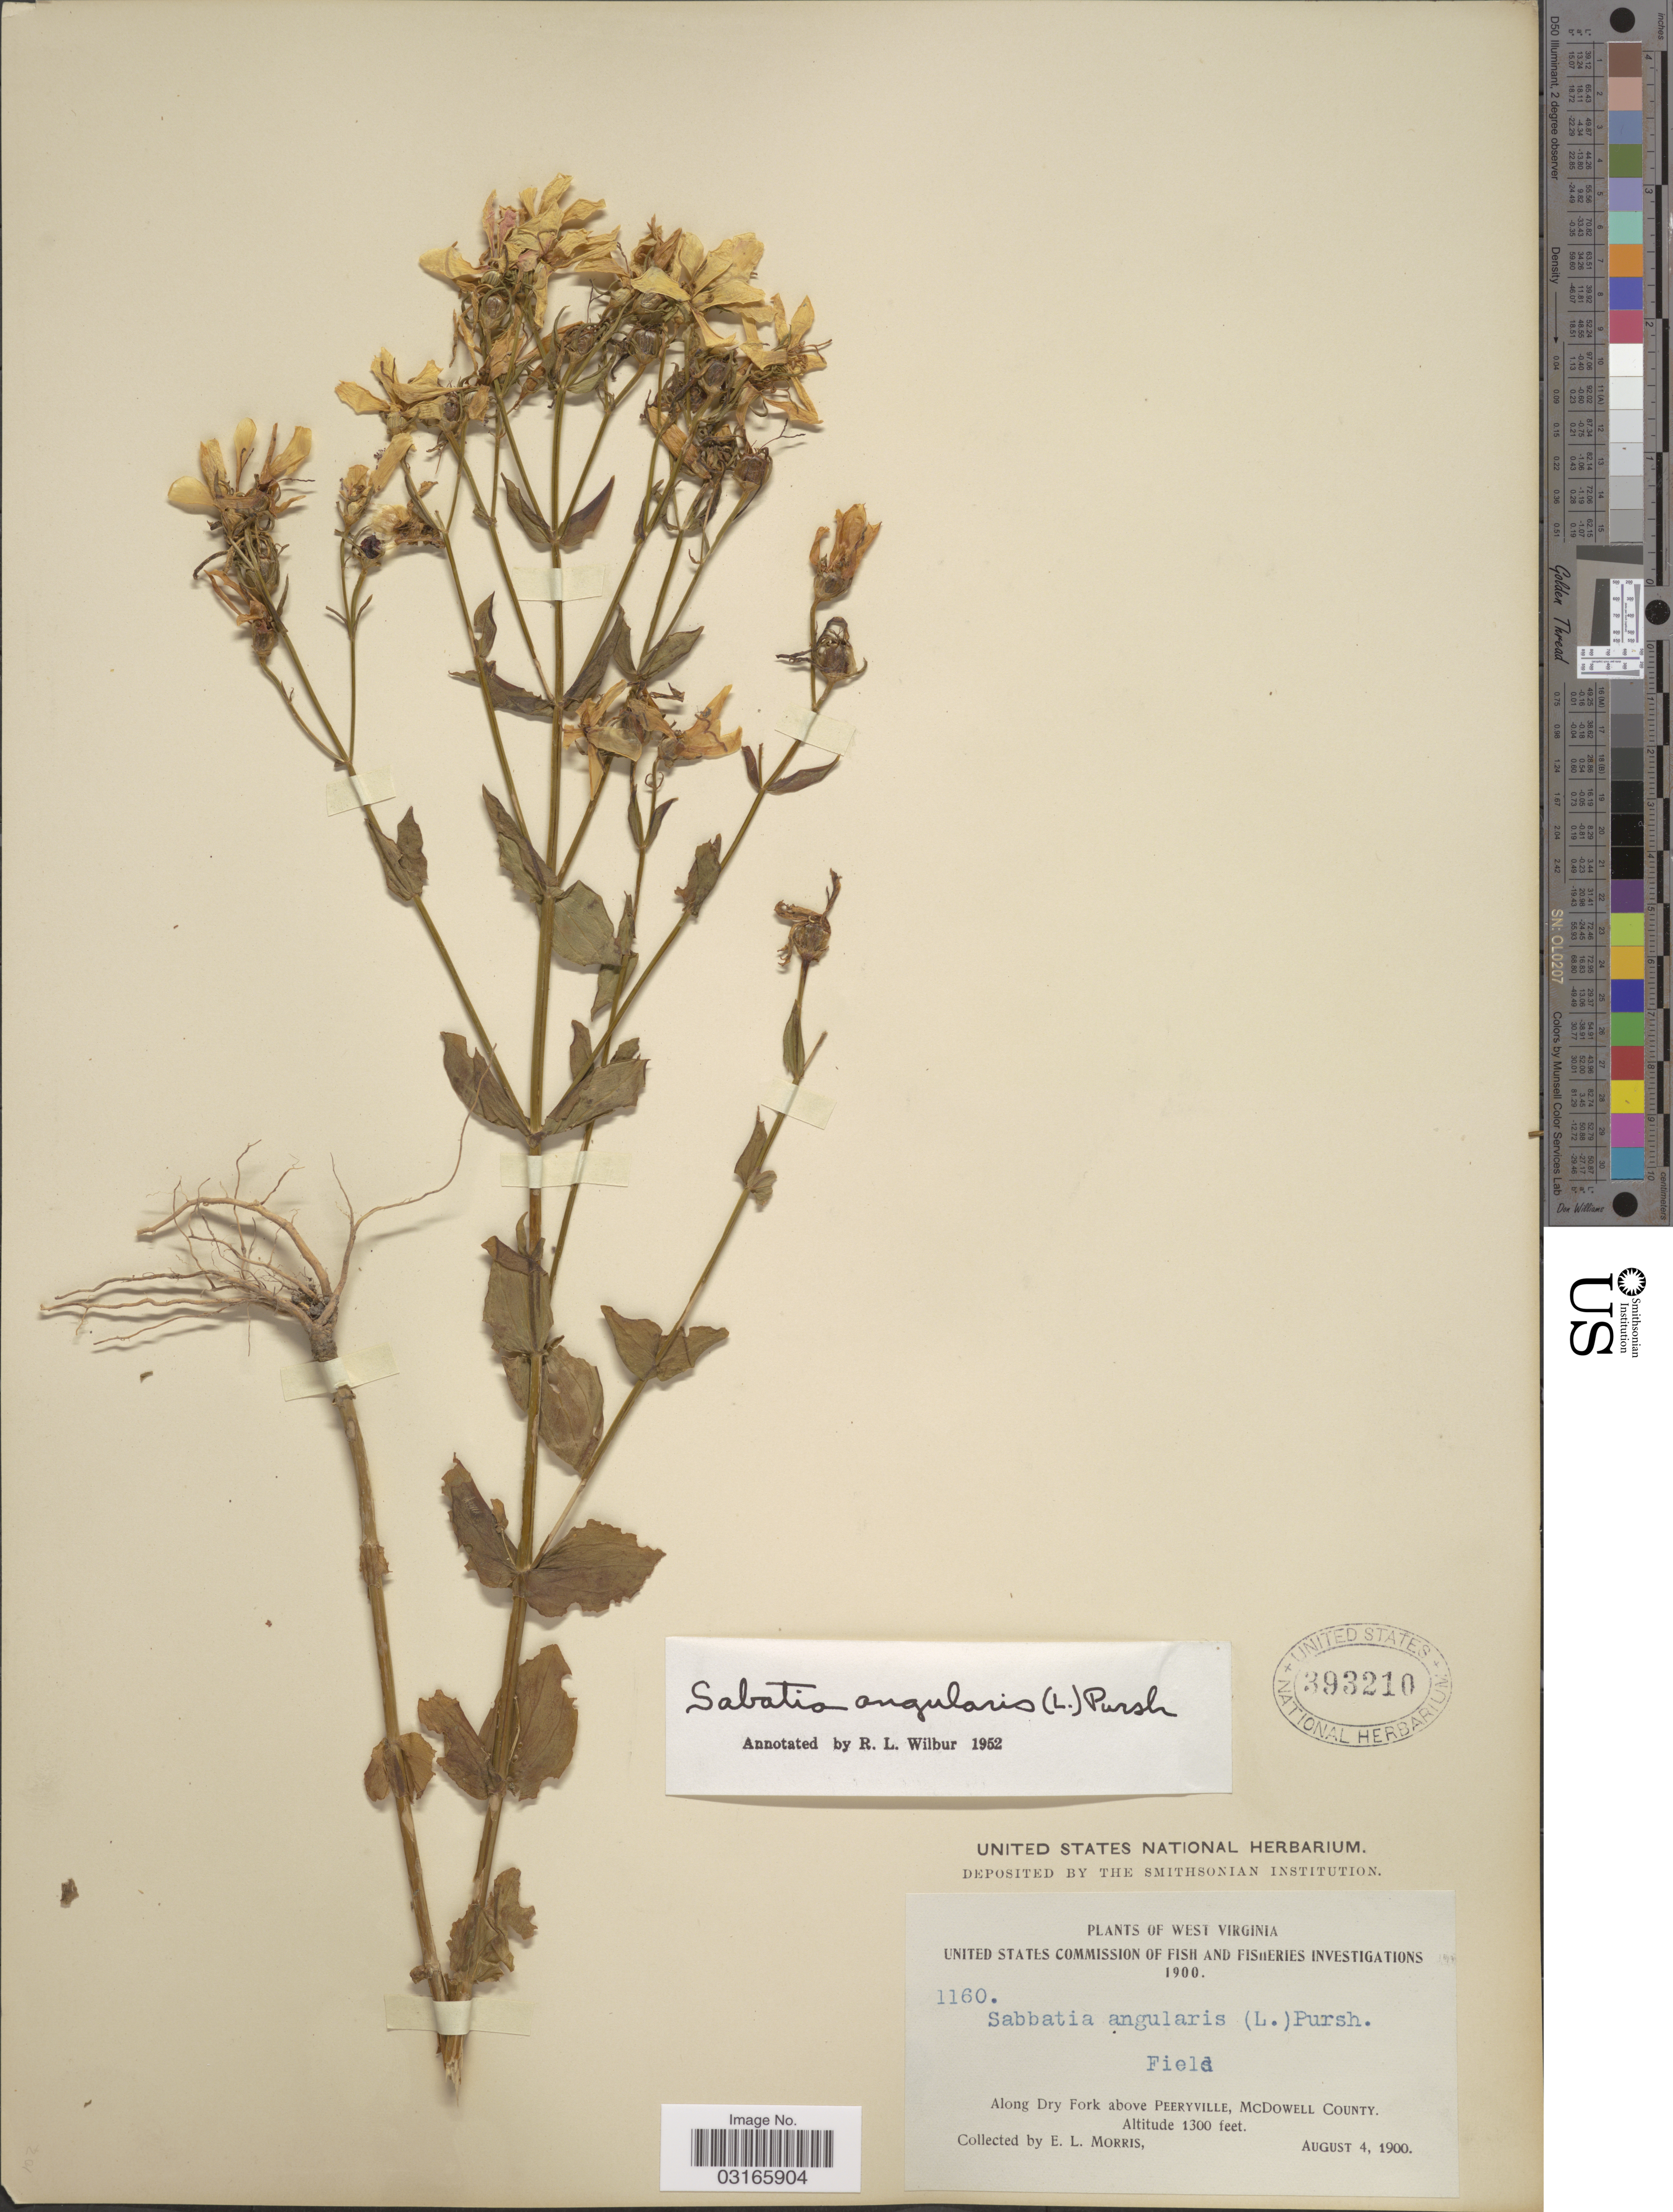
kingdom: Plantae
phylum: Tracheophyta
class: Magnoliopsida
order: Gentianales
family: Gentianaceae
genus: Sabatia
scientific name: Sabatia angularis (L.) Pursh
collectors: E. Morris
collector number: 1160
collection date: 1900-08-04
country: United States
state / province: West Virginia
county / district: McDowell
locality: Along Dry Fork above Peeryville, McDowell County.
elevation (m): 396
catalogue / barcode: US 393210